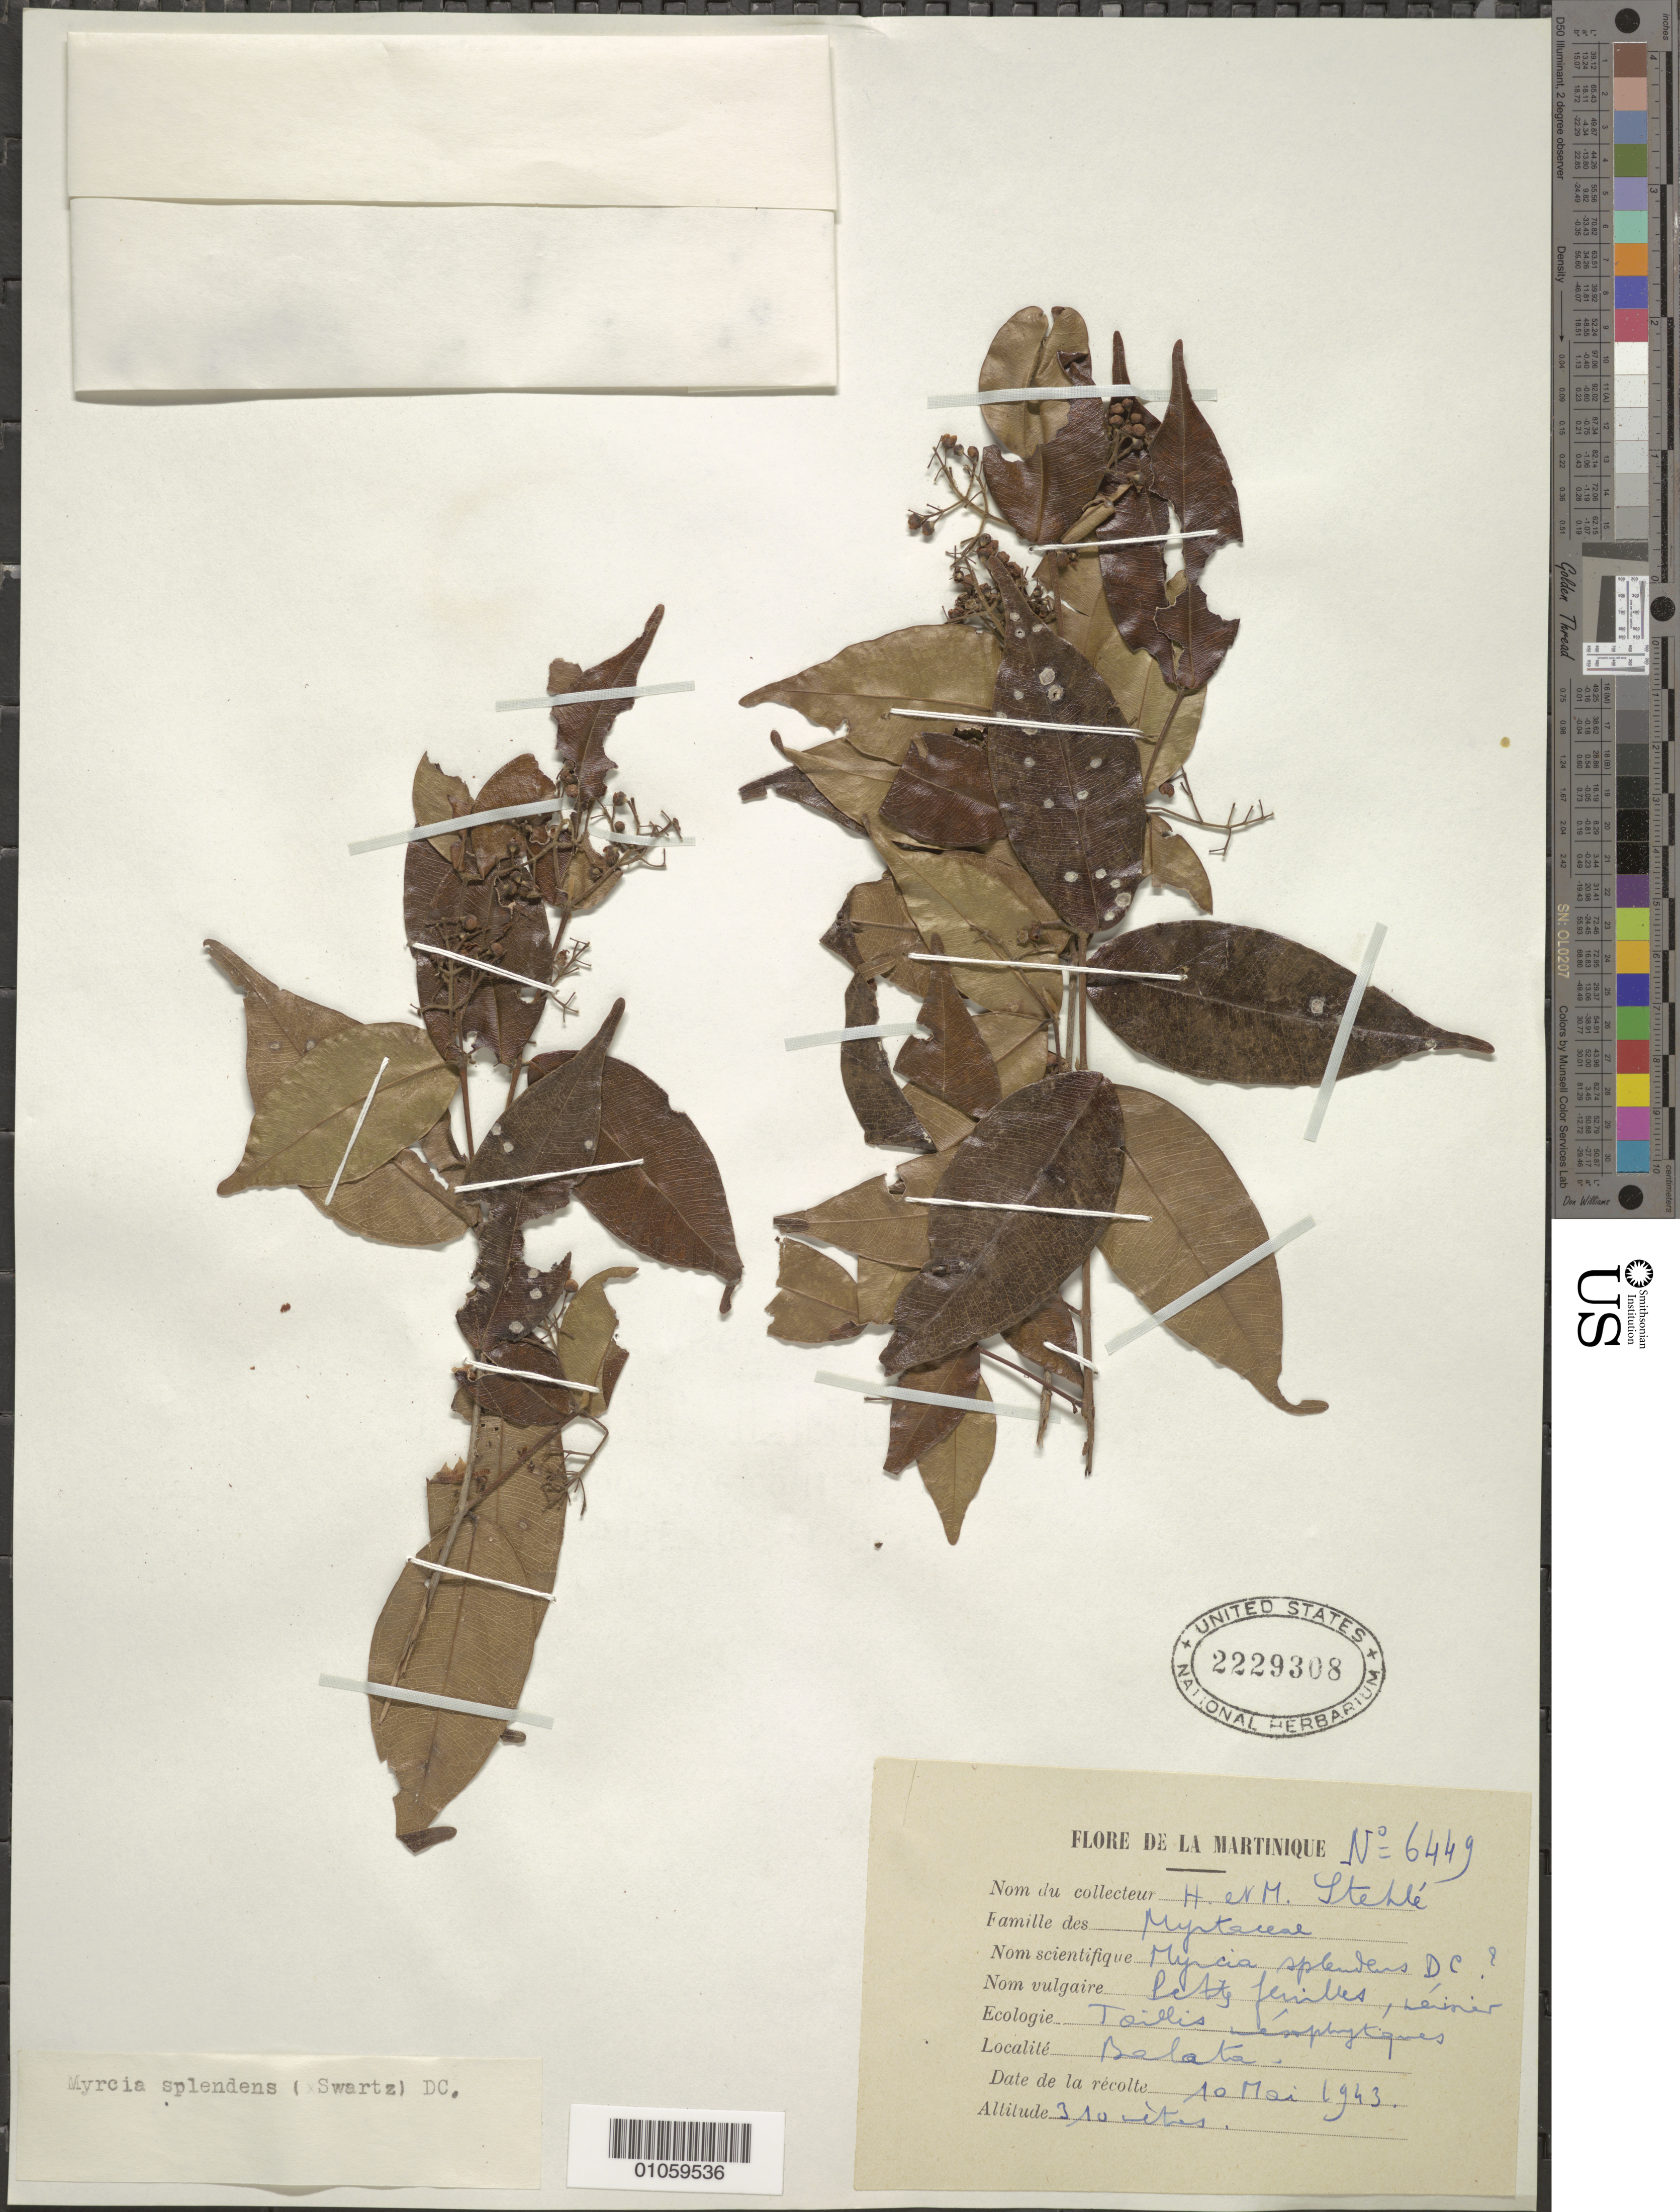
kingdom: Plantae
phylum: Tracheophyta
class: Magnoliopsida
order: Myrtales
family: Myrtaceae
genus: Myrcia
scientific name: Myrcia splendens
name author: (Sw.) DC.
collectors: H. Stehlé & M. Stehlé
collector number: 6449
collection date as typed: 10 May 1943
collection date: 1943-05-10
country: Martinique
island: Martinique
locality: Balata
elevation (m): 310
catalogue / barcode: US 2229308